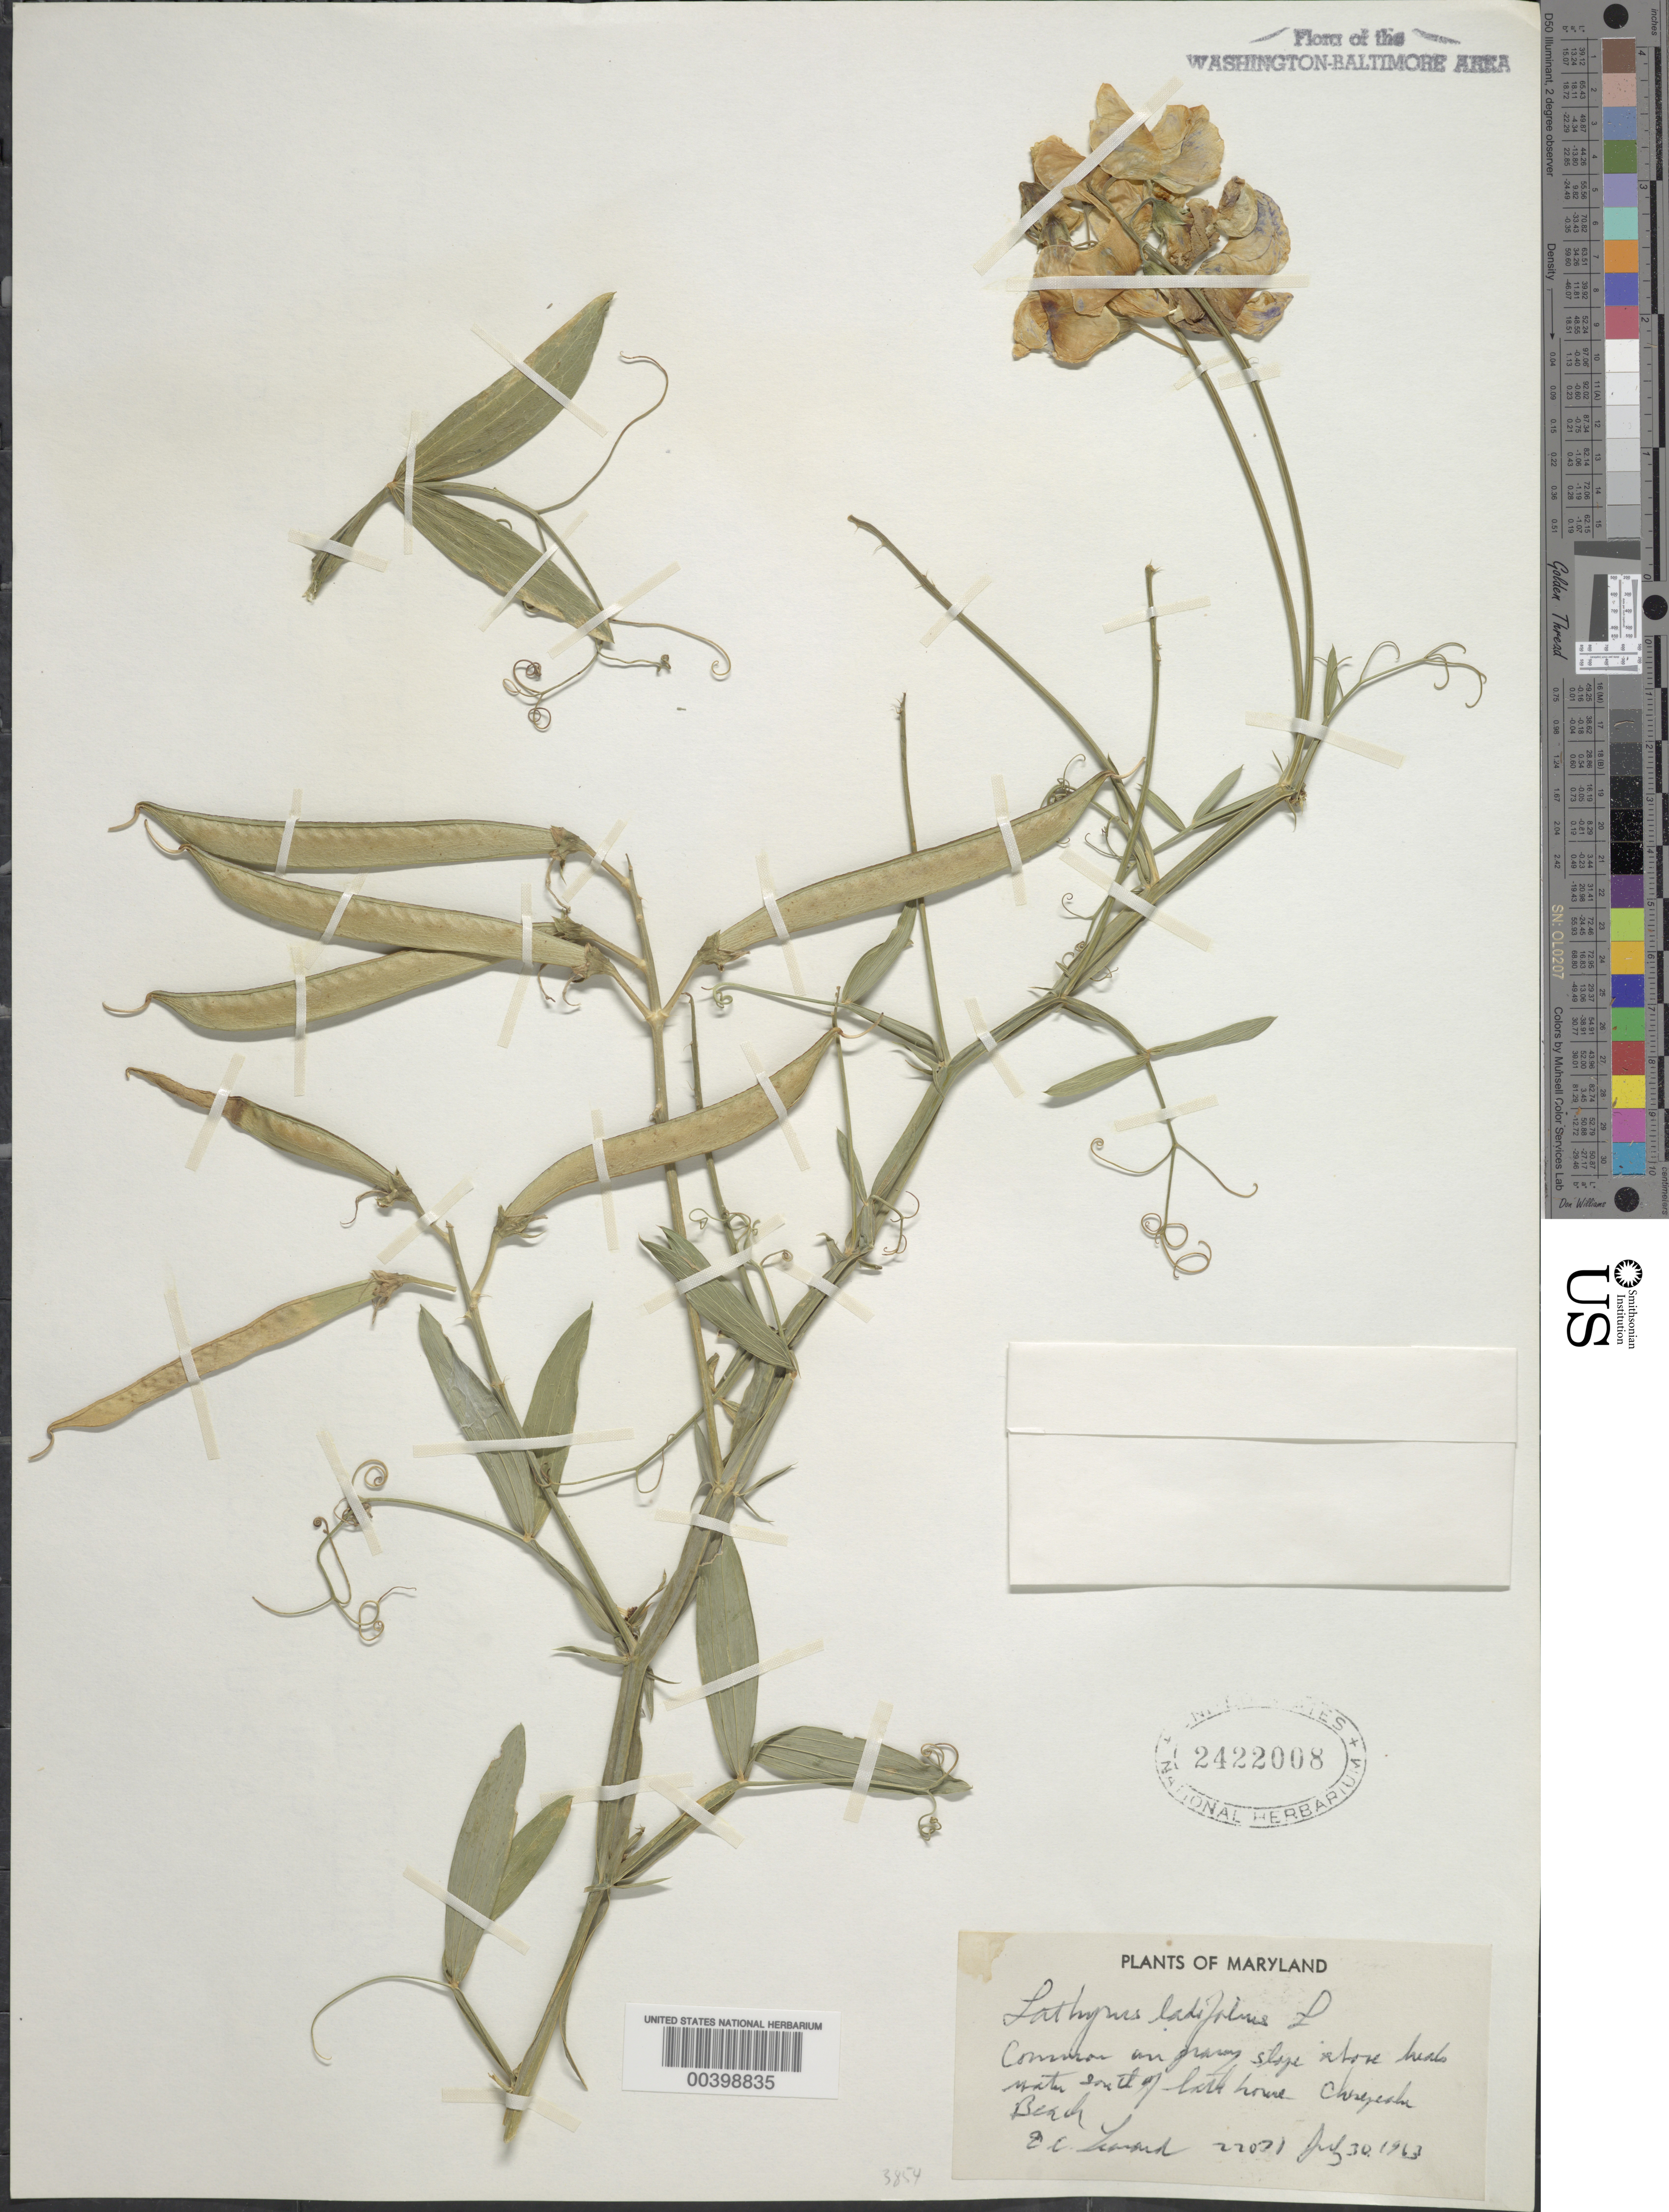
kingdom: Plantae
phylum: Tracheophyta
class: Magnoliopsida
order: Fabales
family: Fabaceae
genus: Lathyrus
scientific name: Lathyrus latifolius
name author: L.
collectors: E. C. Leonard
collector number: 22071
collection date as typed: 30 Jul 1963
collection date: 1963-07-30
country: United States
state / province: Maryland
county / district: Calvert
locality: Chesapeake Beach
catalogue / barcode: US 2422008